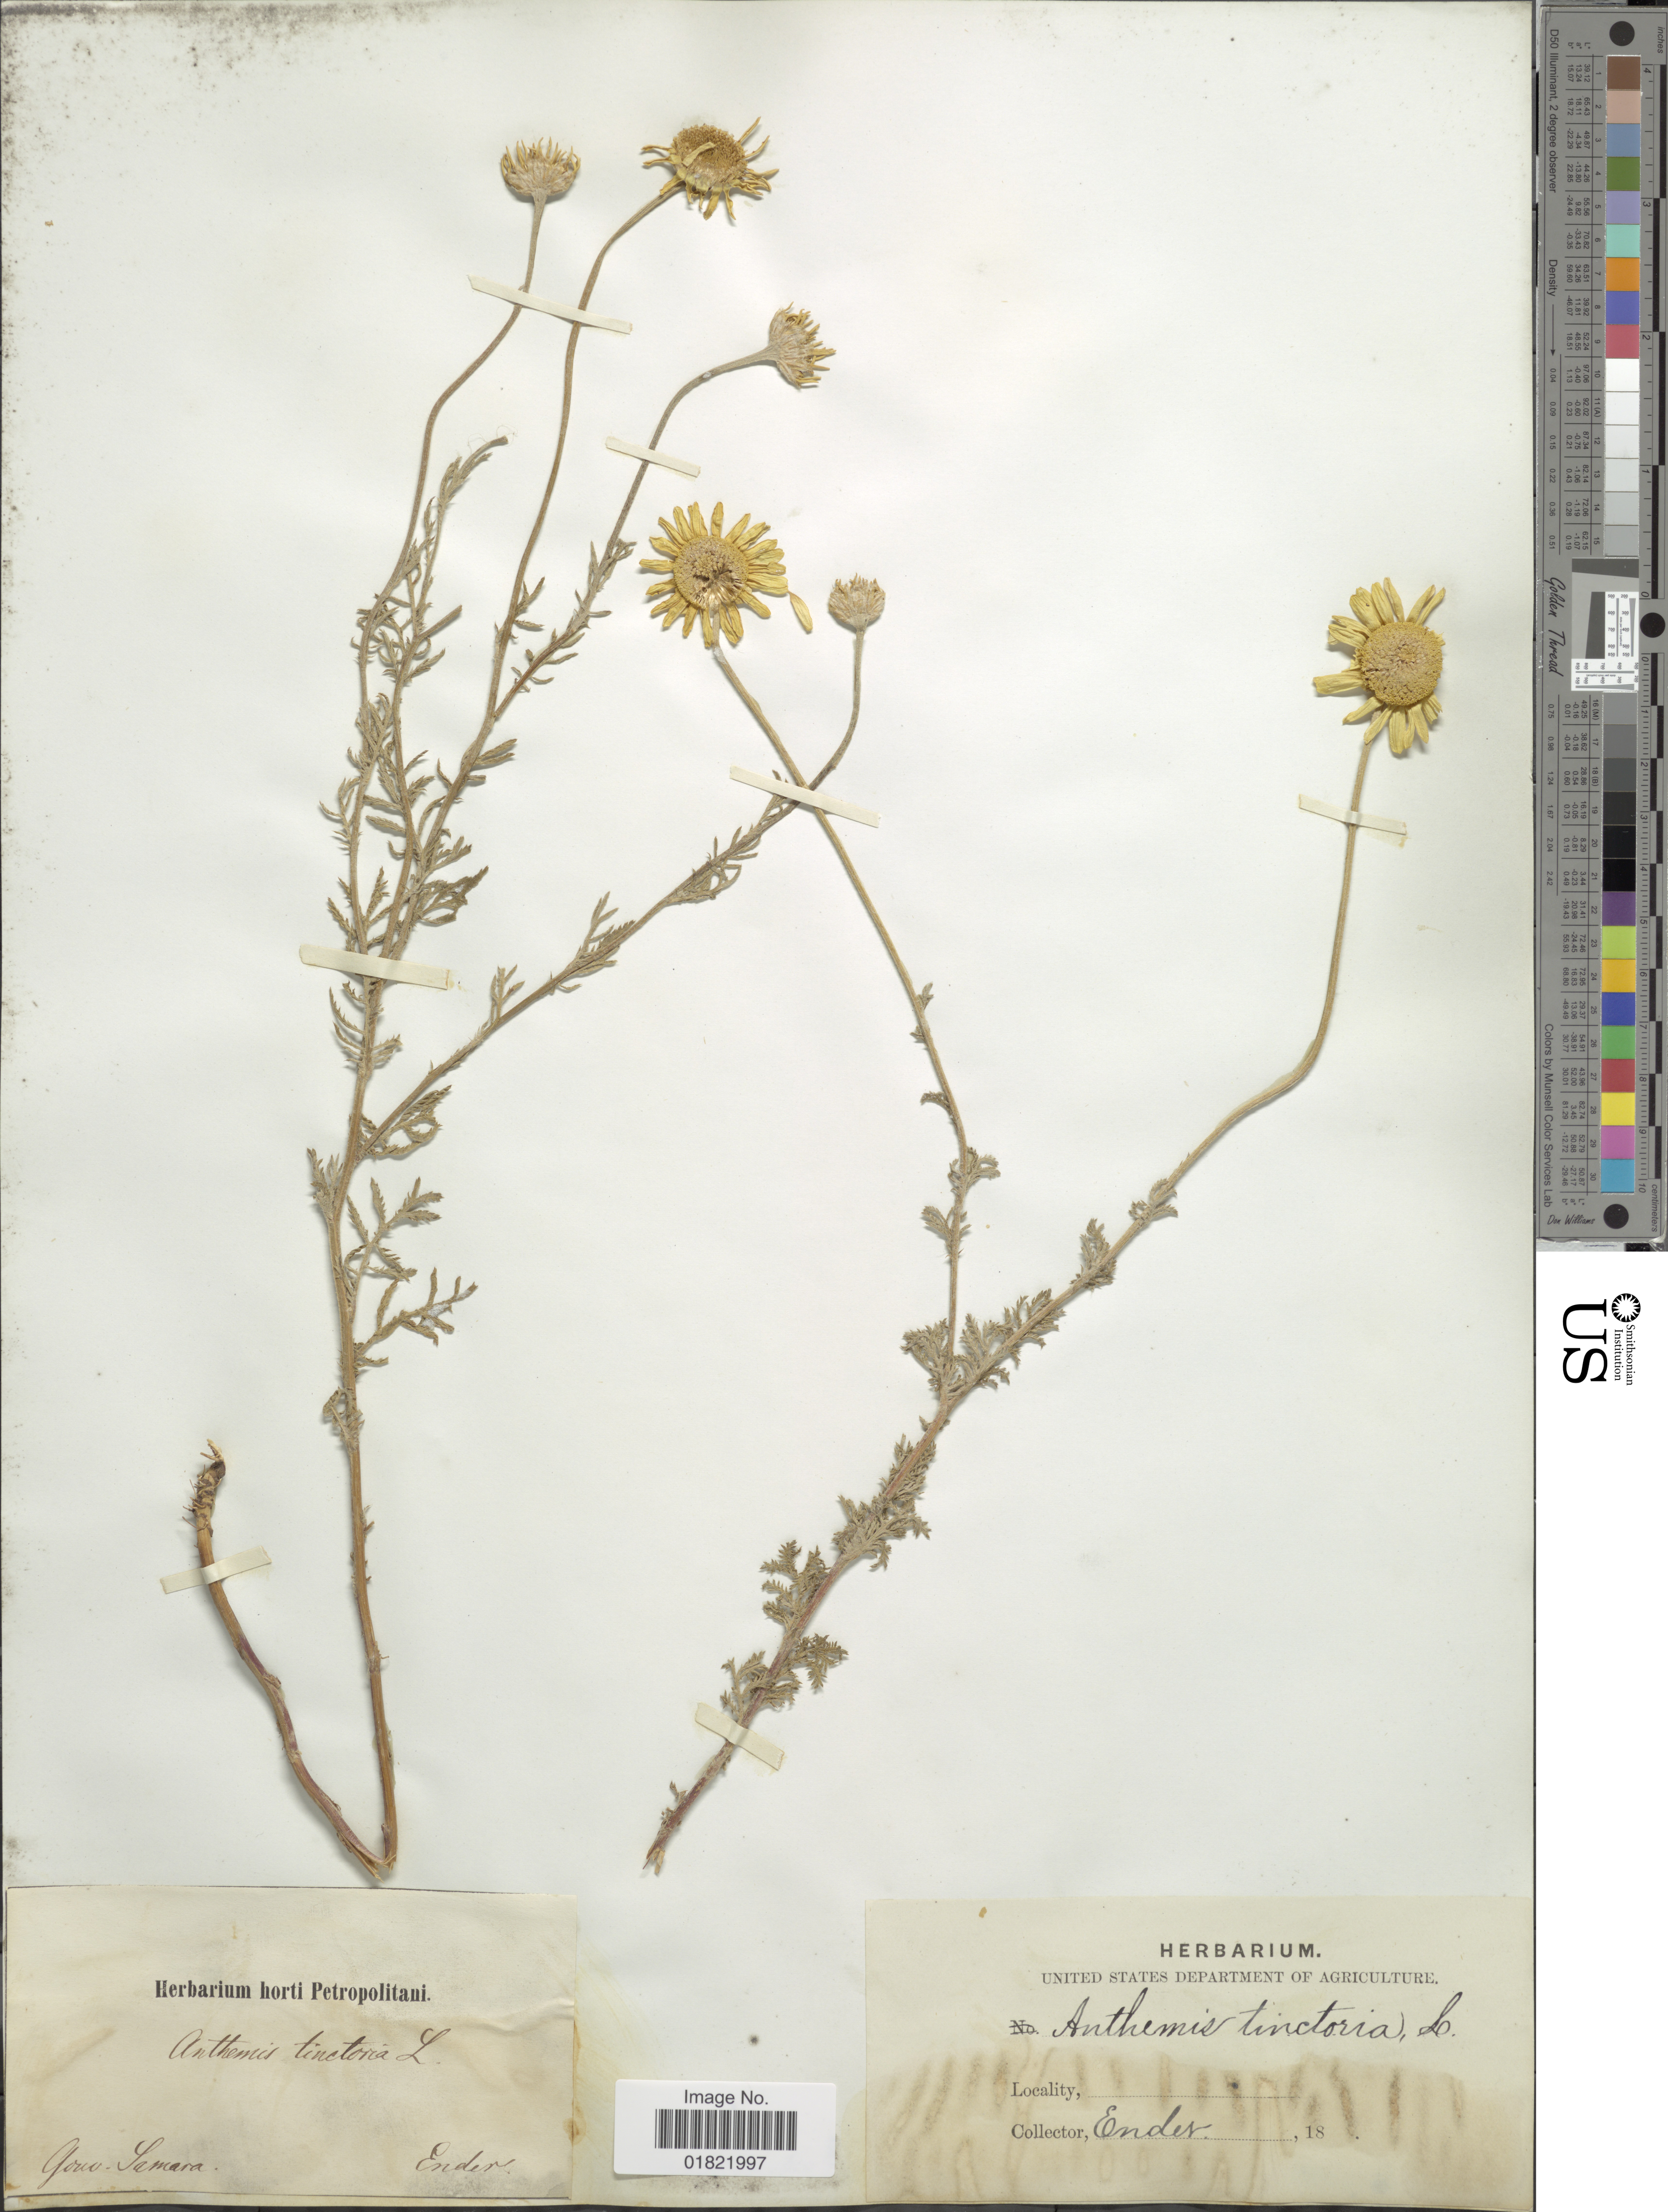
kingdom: Plantae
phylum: Tracheophyta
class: Magnoliopsida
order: Asterales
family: Asteraceae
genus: Anthemis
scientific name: Anthemis tinctoria 'Wargrave'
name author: L.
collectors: Ender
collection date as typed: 18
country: Russian Federation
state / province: Samara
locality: Samara